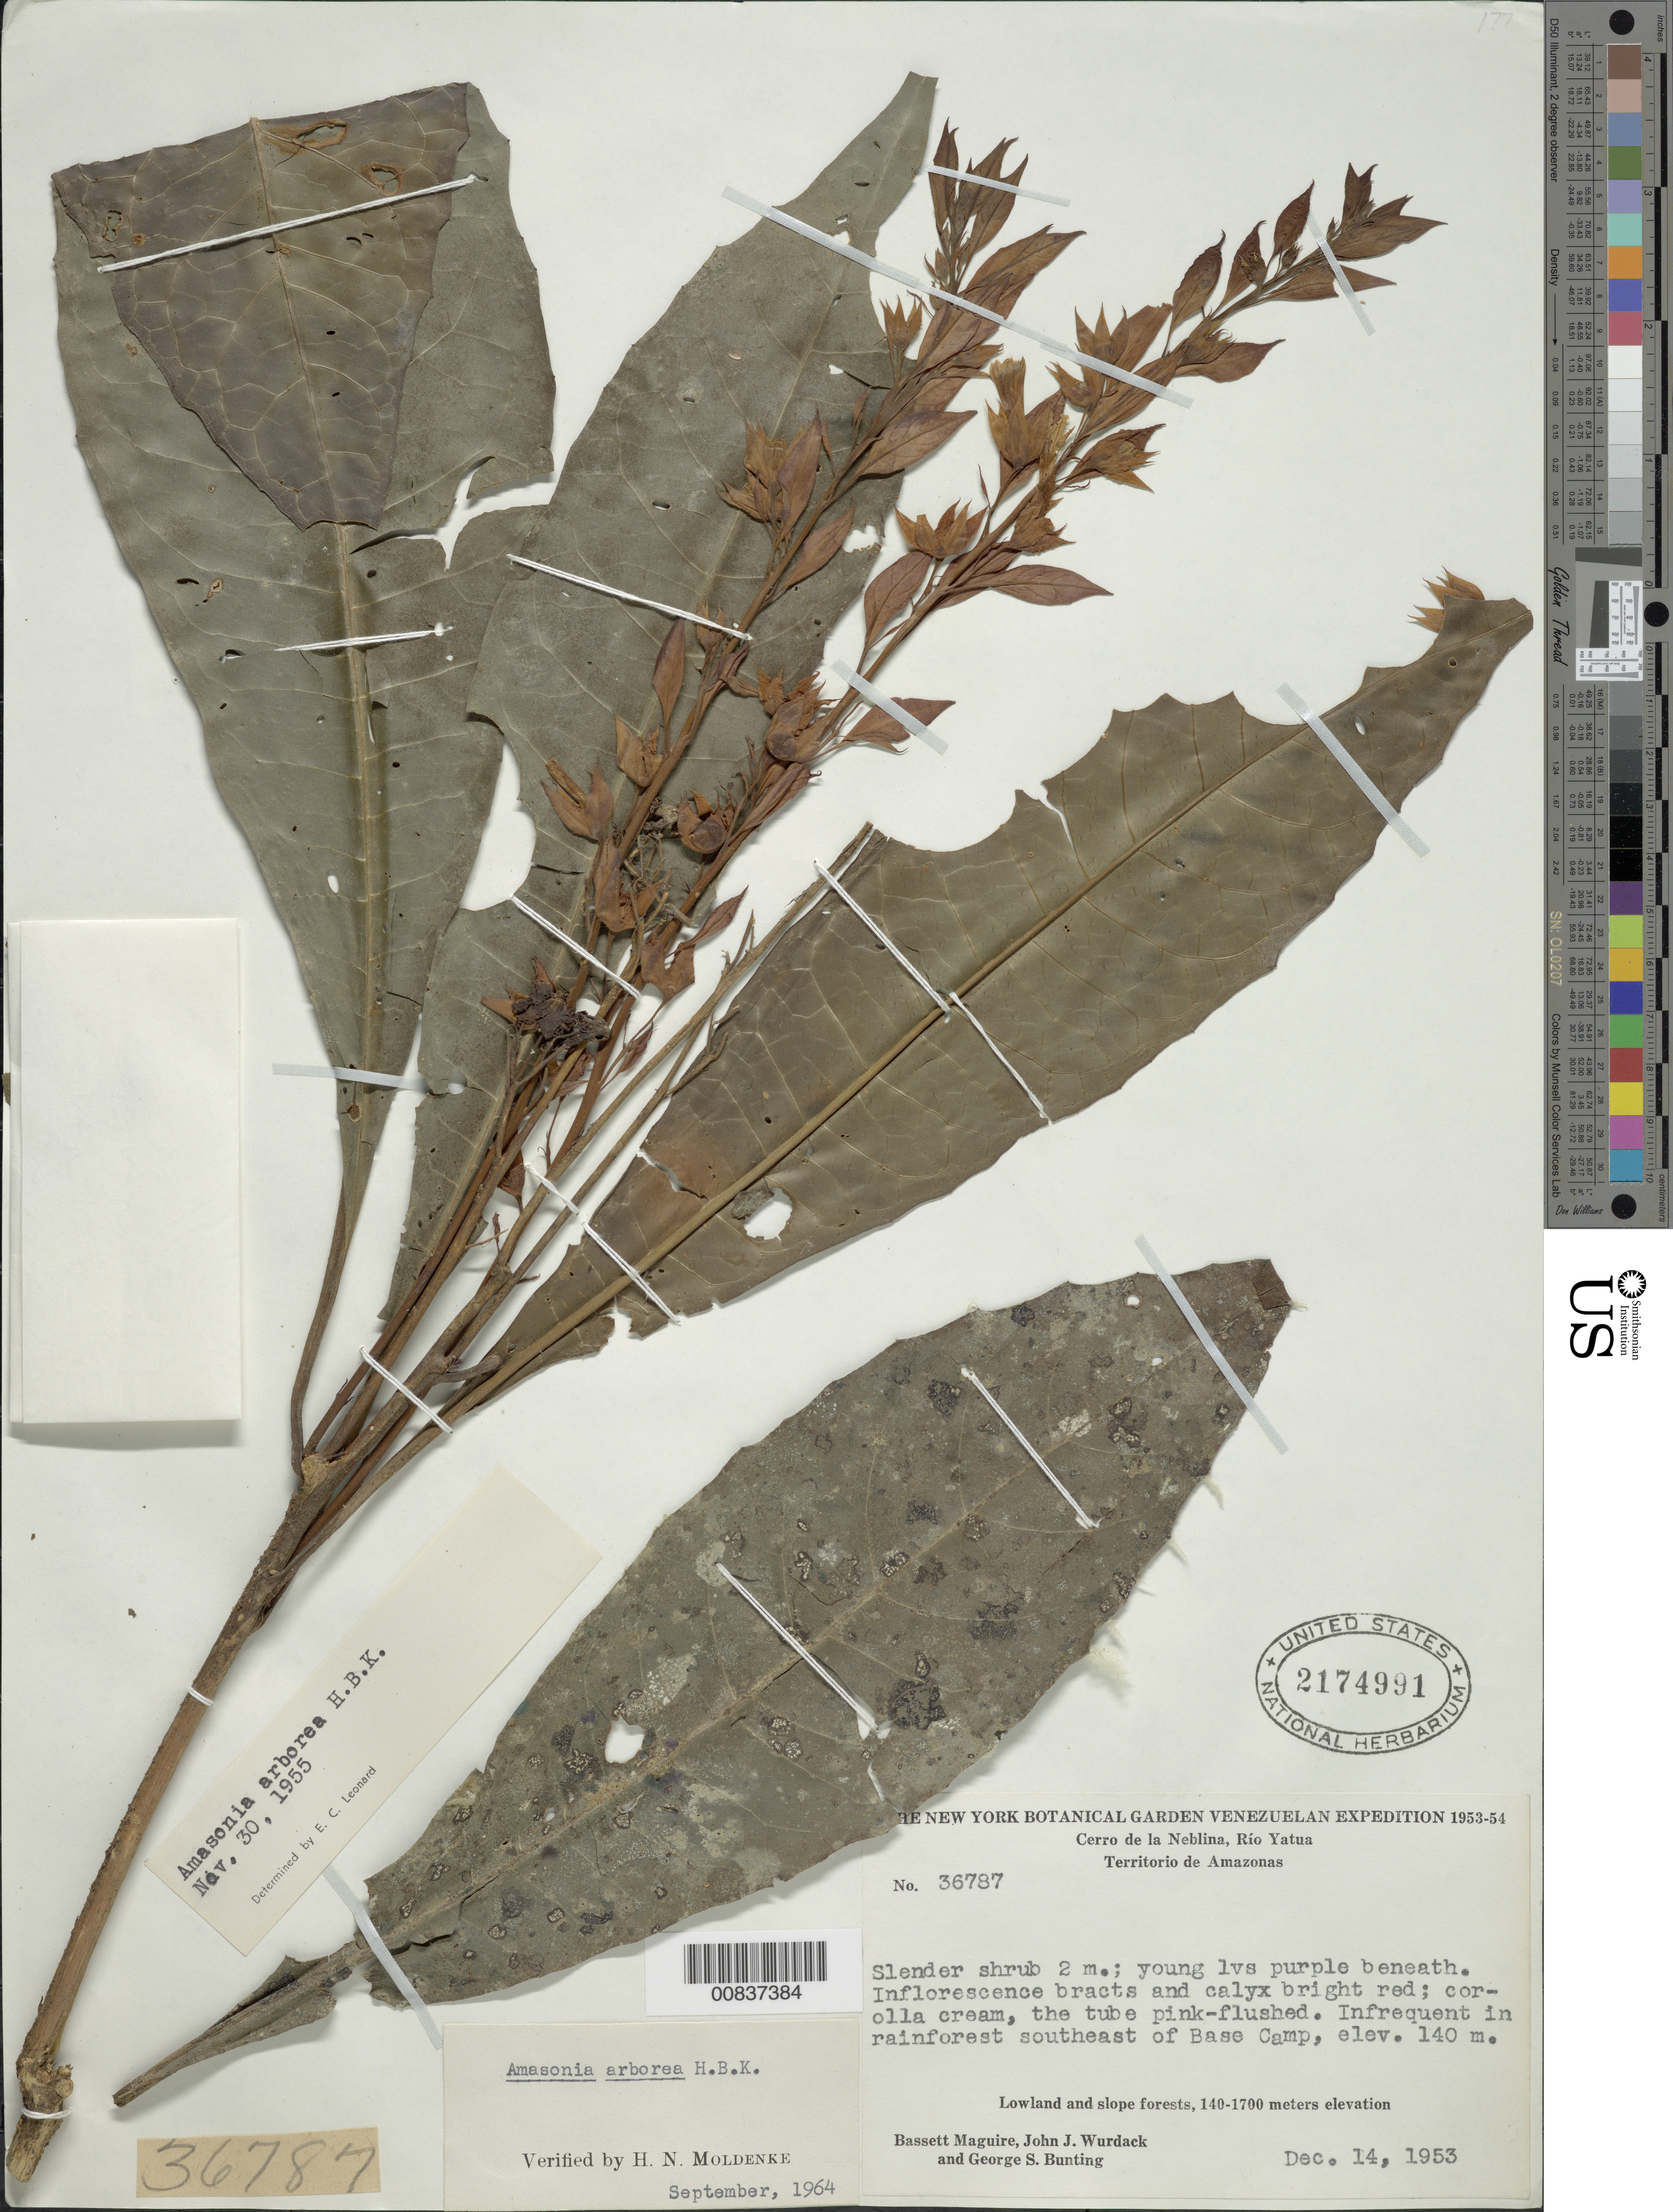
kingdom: Plantae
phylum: Tracheophyta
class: Magnoliopsida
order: Lamiales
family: Lamiaceae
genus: Amasonia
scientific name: Amasonia arborea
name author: (Aubl.) Moldenke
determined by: Moldenke, H. N.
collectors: B. Maguire, J. J. Wurdack & G. S. Bunting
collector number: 36787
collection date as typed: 14-Dec-53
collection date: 1953-12-14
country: Venezuela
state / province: Amazonas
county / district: Río Negro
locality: Cerro de la Neblina, Río Yatua, SE of Base Camp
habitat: Rainforest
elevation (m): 140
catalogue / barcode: US 2174991